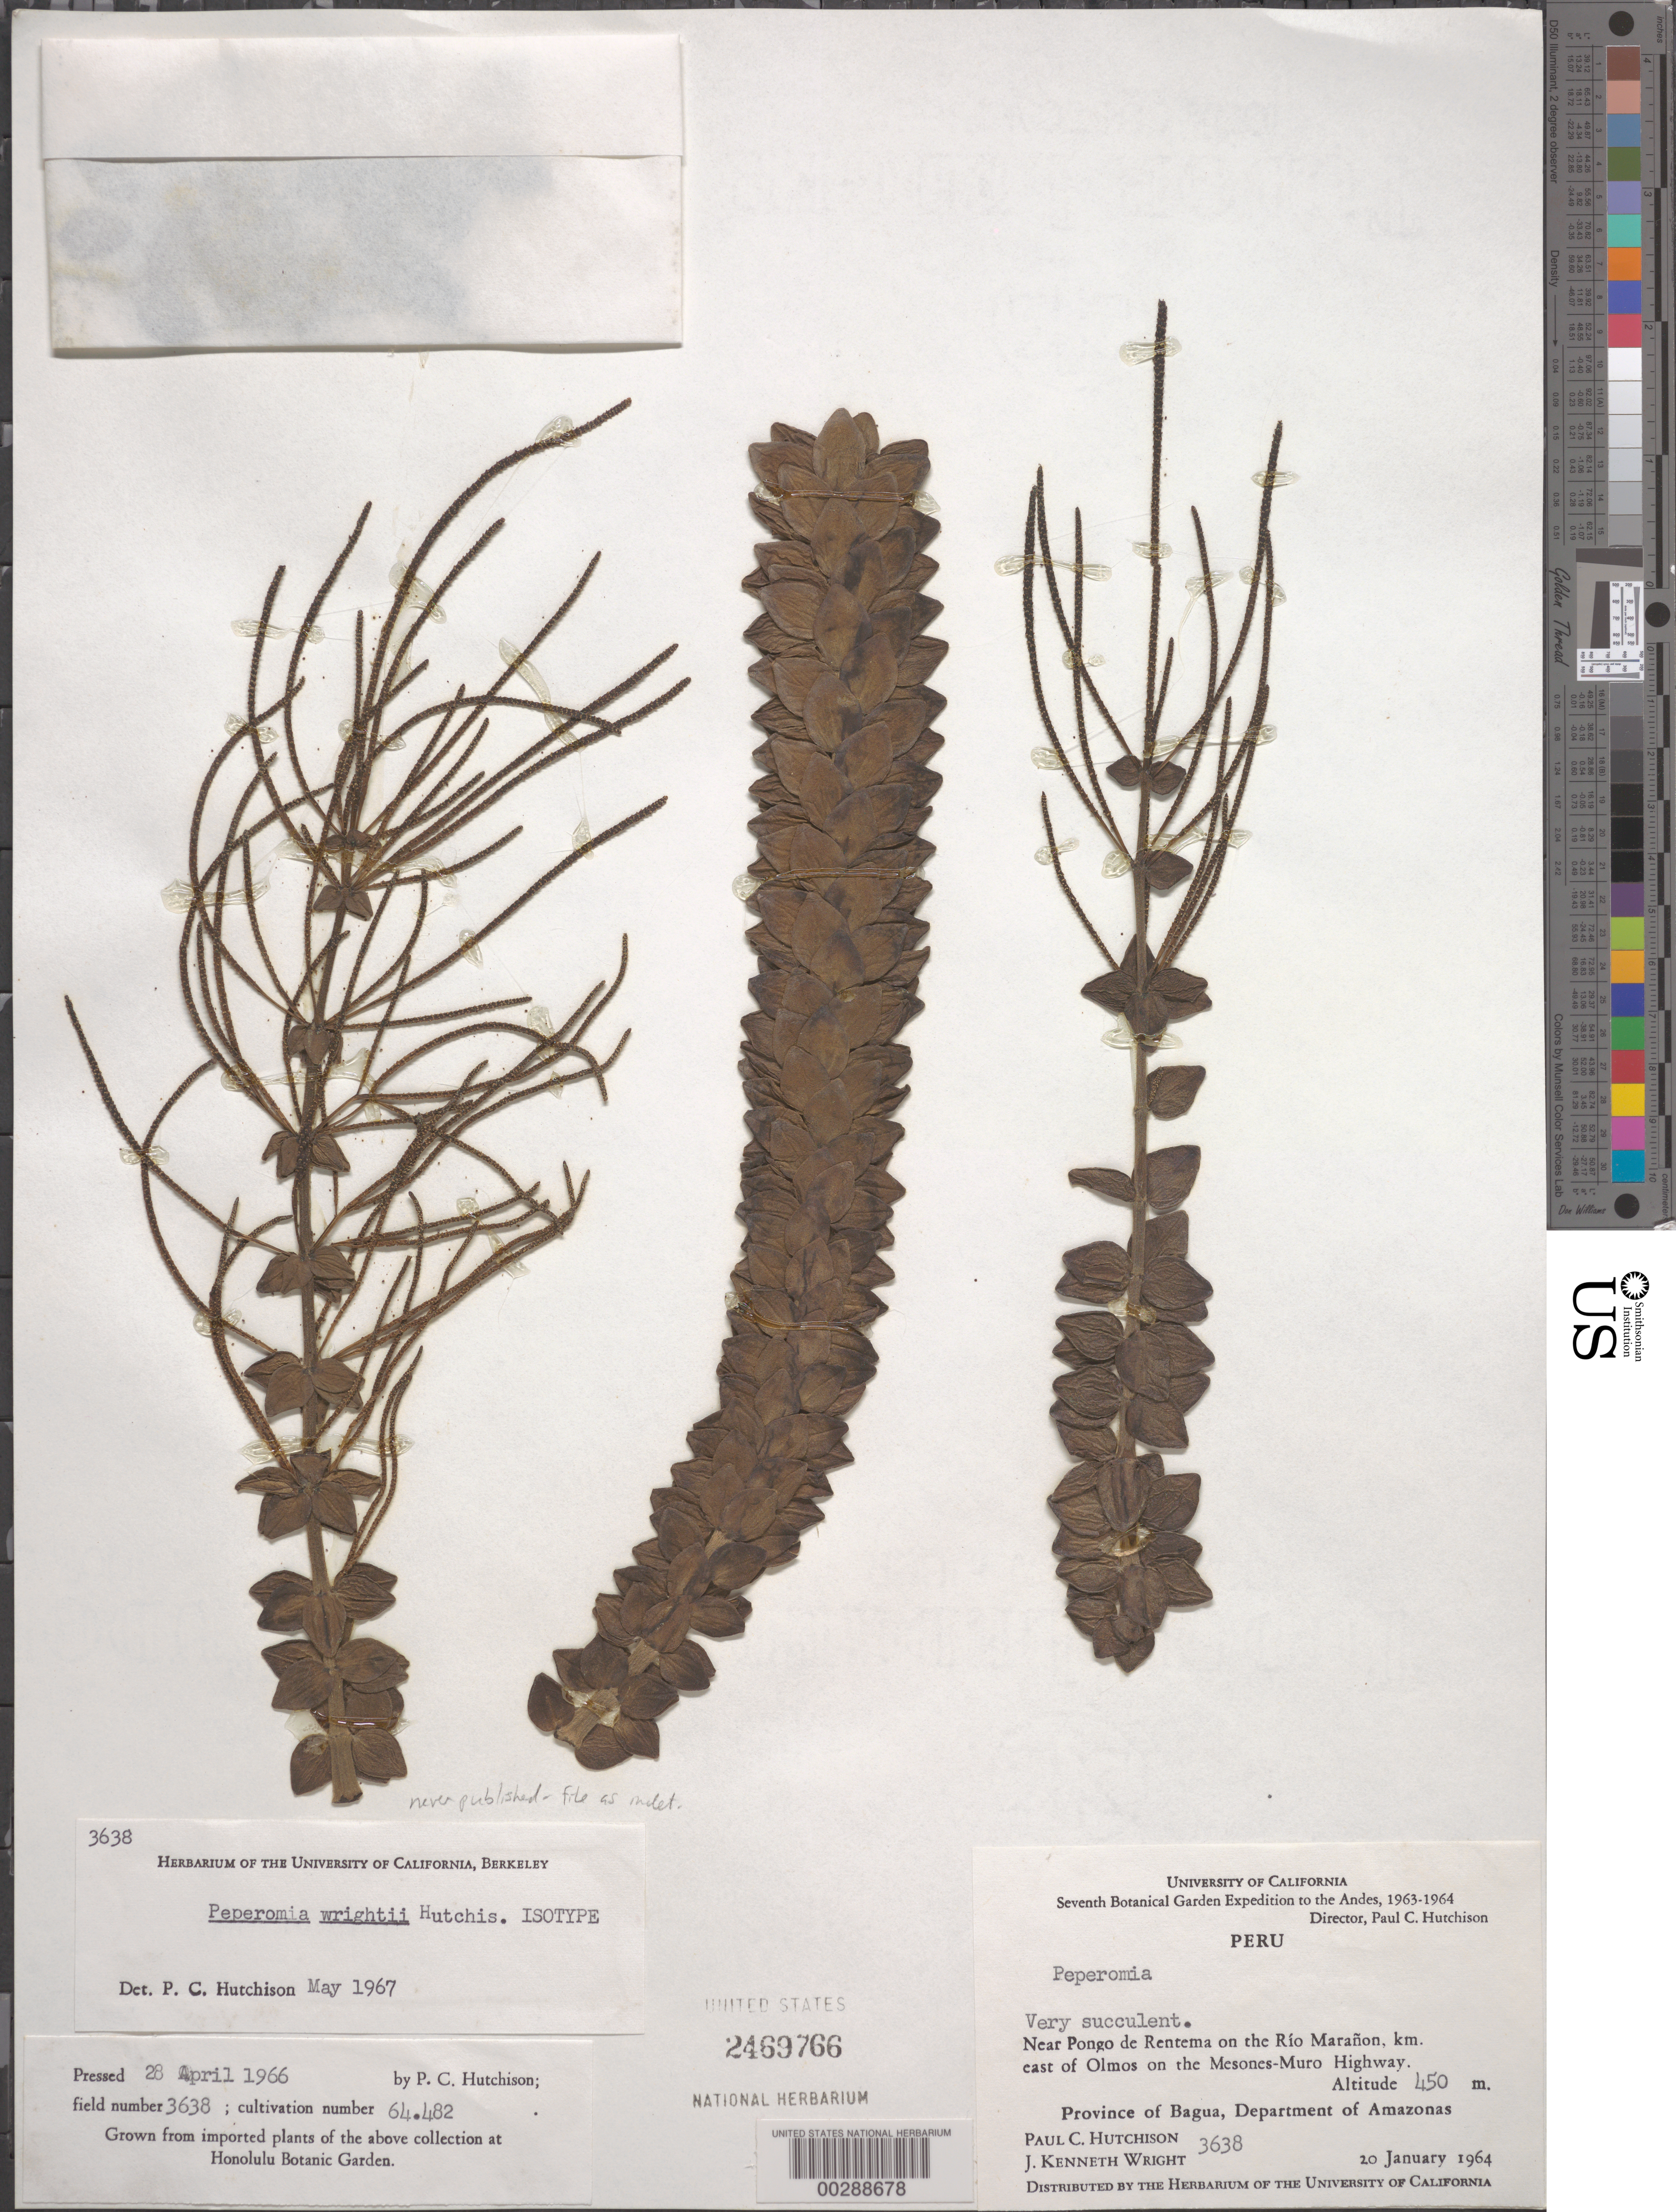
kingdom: Plantae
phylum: Tracheophyta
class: Magnoliopsida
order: Piperales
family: Piperaceae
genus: Peperomia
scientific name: Peperomia sp.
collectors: P. C. Hutchison & J. K. Wright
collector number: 3638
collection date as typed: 20 Jan 1964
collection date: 1964-01-20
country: Peru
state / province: Amazonas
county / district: Bagua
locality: near Pongo de Rentema on Río Maranon, km E of Olmos, on Mesones Muro Highway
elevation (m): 1600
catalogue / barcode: US 2469766